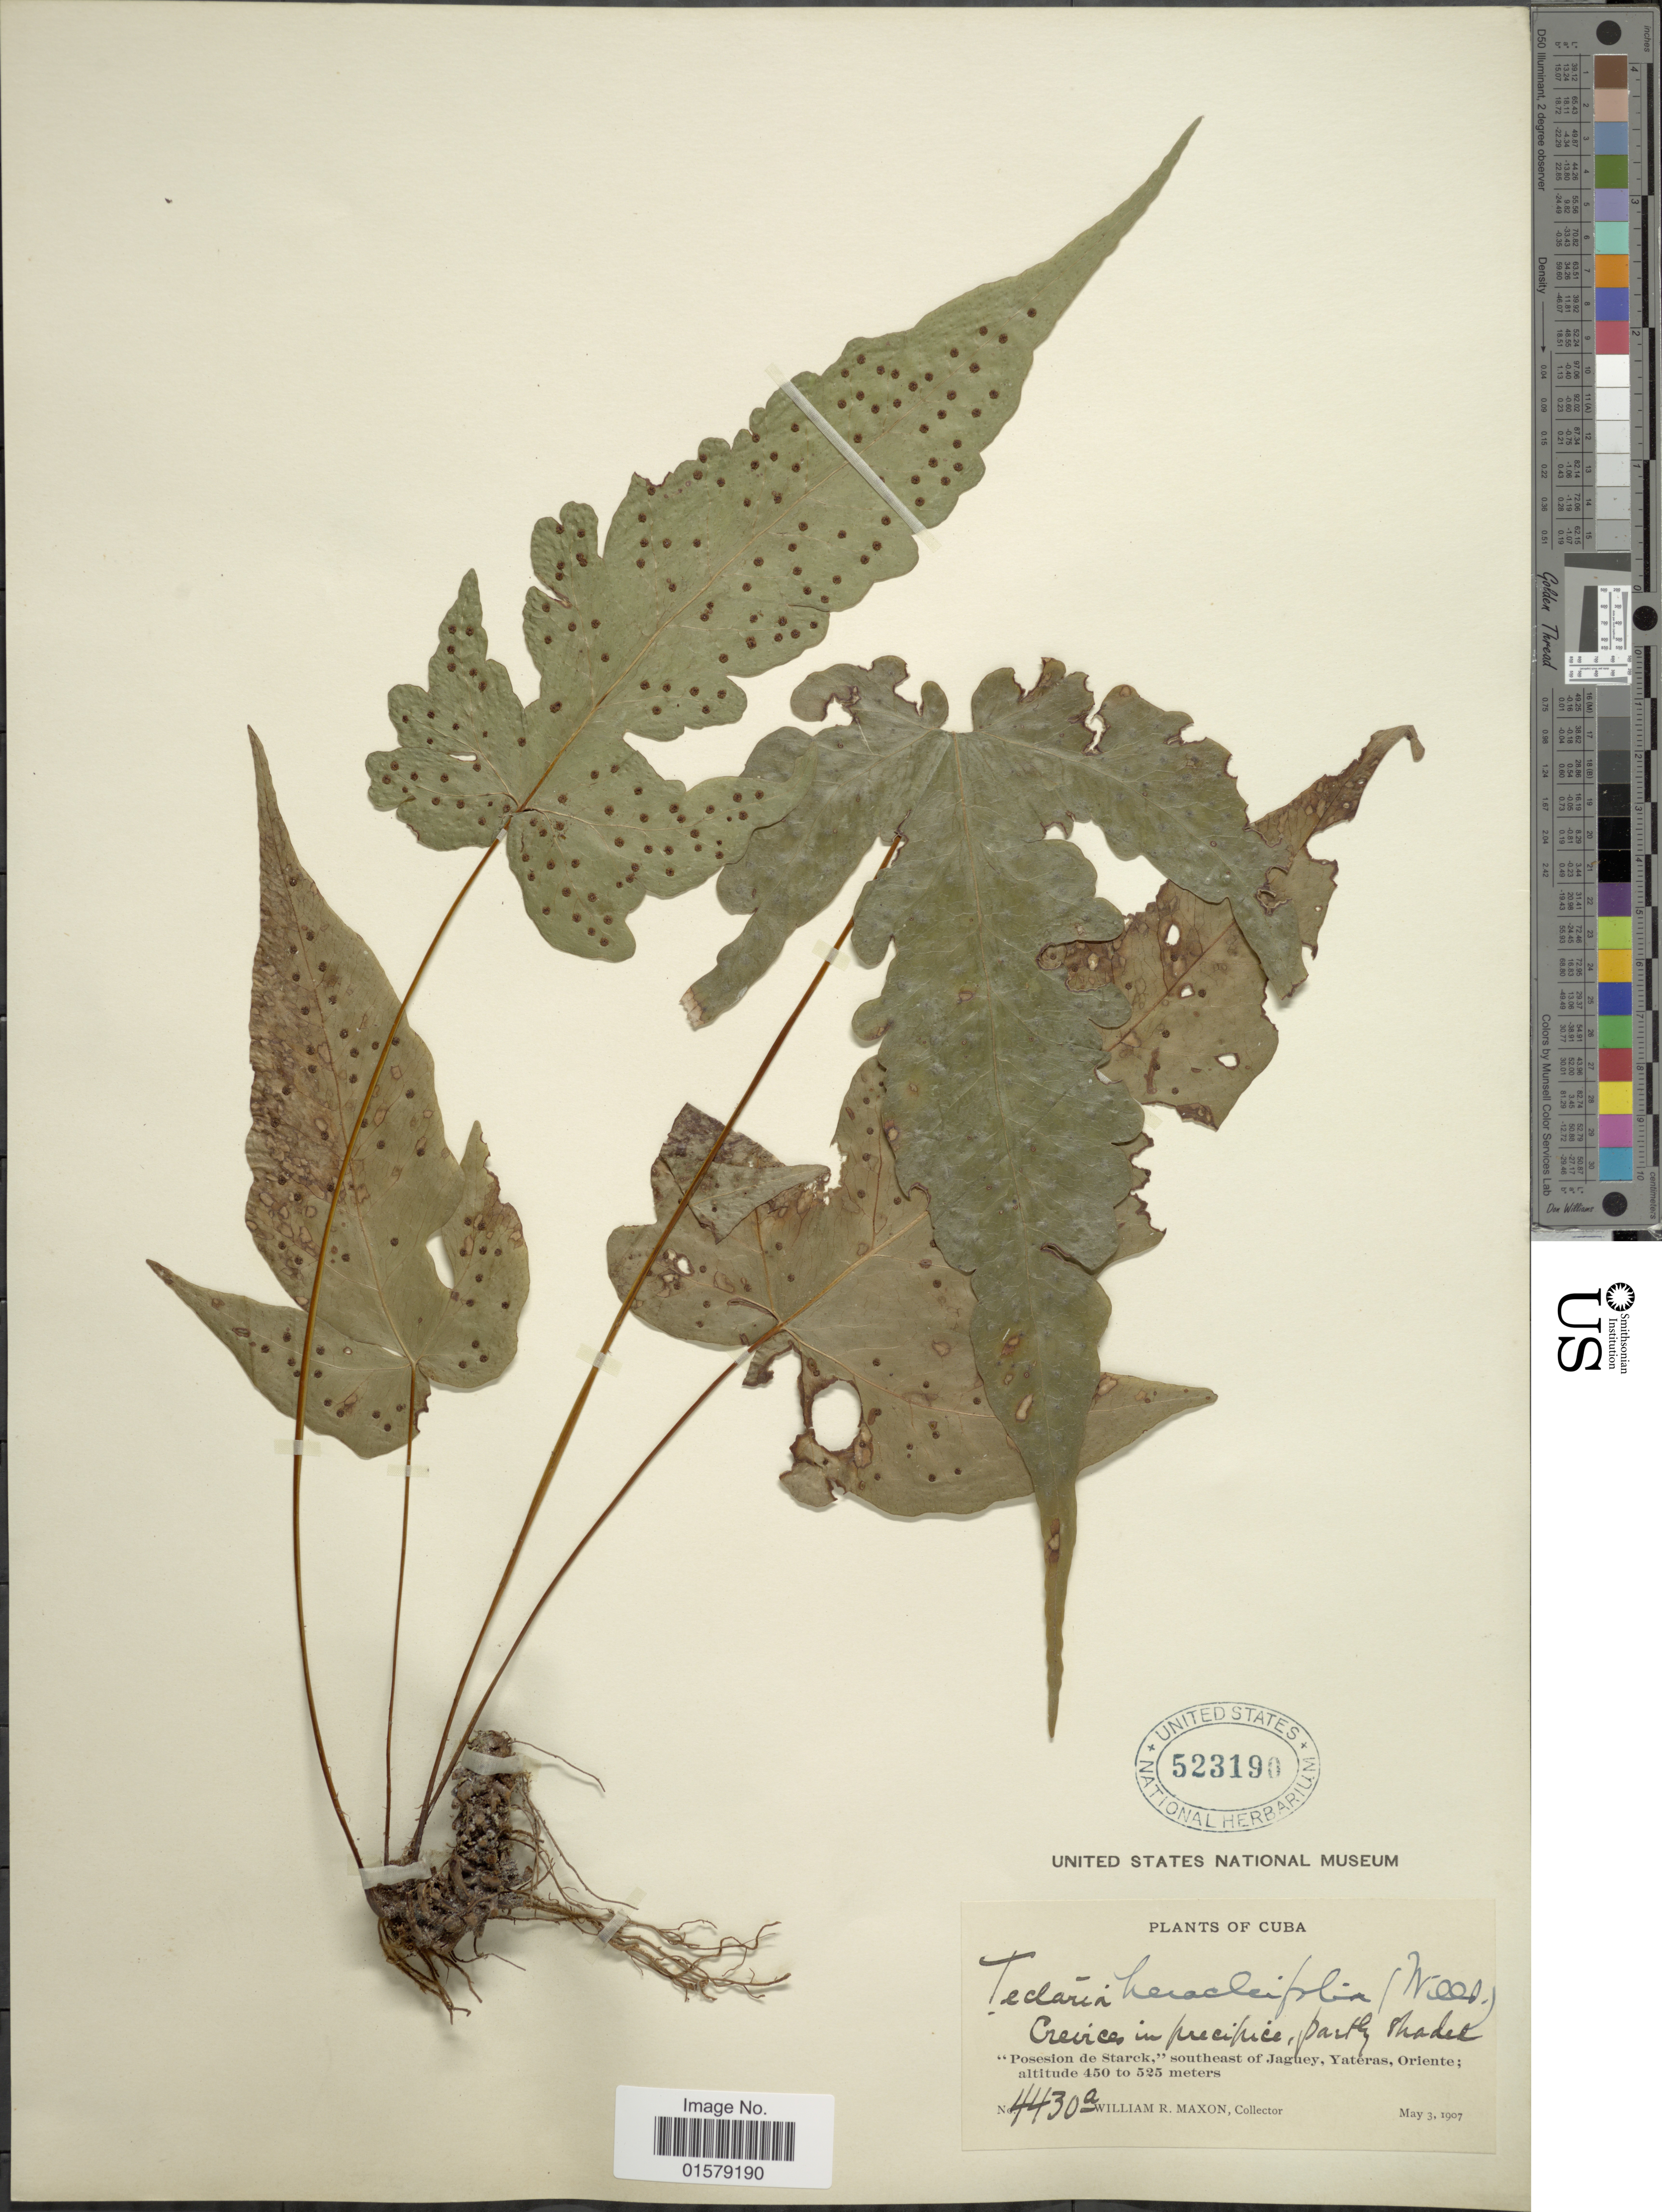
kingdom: Plantae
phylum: Tracheophyta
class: Polypodiopsida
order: Polypodiales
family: Tectariaceae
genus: Tectaria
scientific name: Tectaria heracleifolia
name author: (Willd.) Underw.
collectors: W. R. Maxon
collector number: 4430a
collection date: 1907-05-03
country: Cuba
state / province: Oriente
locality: Crevices in precipice, partly shaded, "Posesion de Starck", southeast of Jaguey, Yateras.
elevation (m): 450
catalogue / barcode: US 523190